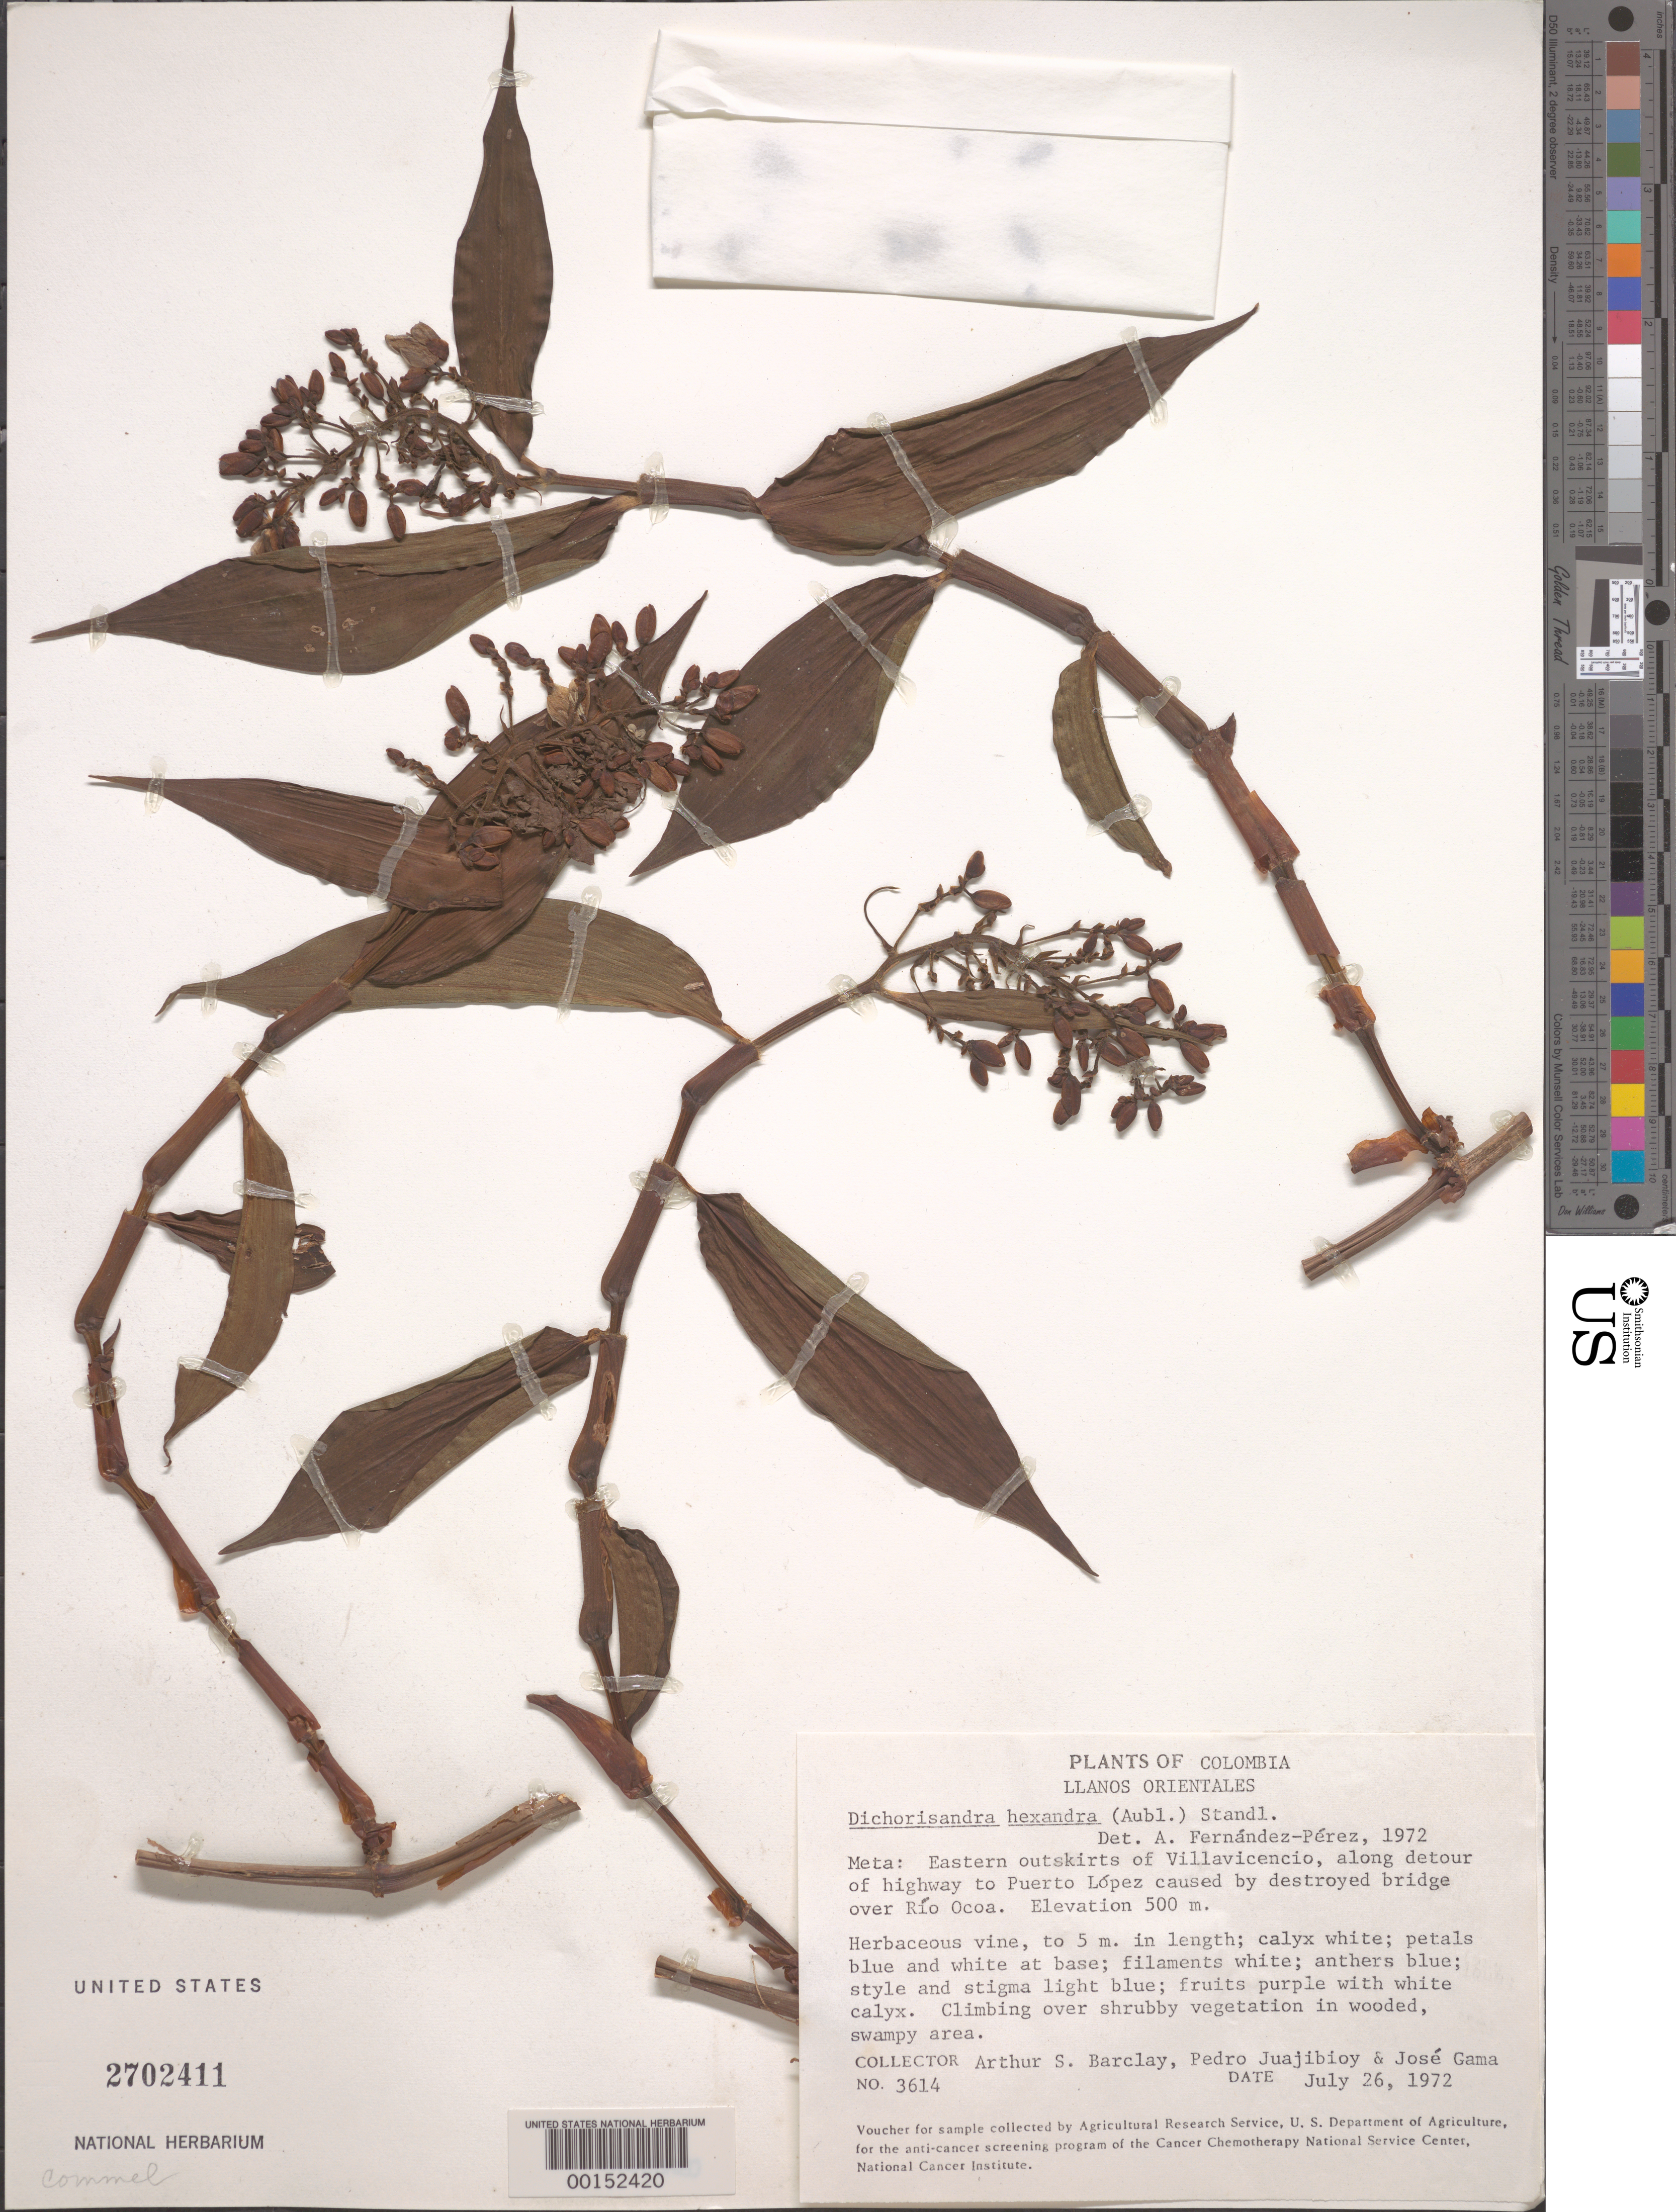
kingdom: Plantae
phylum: Tracheophyta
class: Liliopsida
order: Commelinales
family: Commelinaceae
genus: Dichorisandra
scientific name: Dichorisandra hexandra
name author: (Aubl.) Standl.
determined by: Fernández-Pérez, A.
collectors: A. S. Barclay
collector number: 3614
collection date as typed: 26 Jul 1972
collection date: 1972-07-26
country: Colombia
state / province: Meta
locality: Eastern outskirt of Villa Vicencia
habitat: Woody swampy area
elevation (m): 500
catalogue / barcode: US 2702411